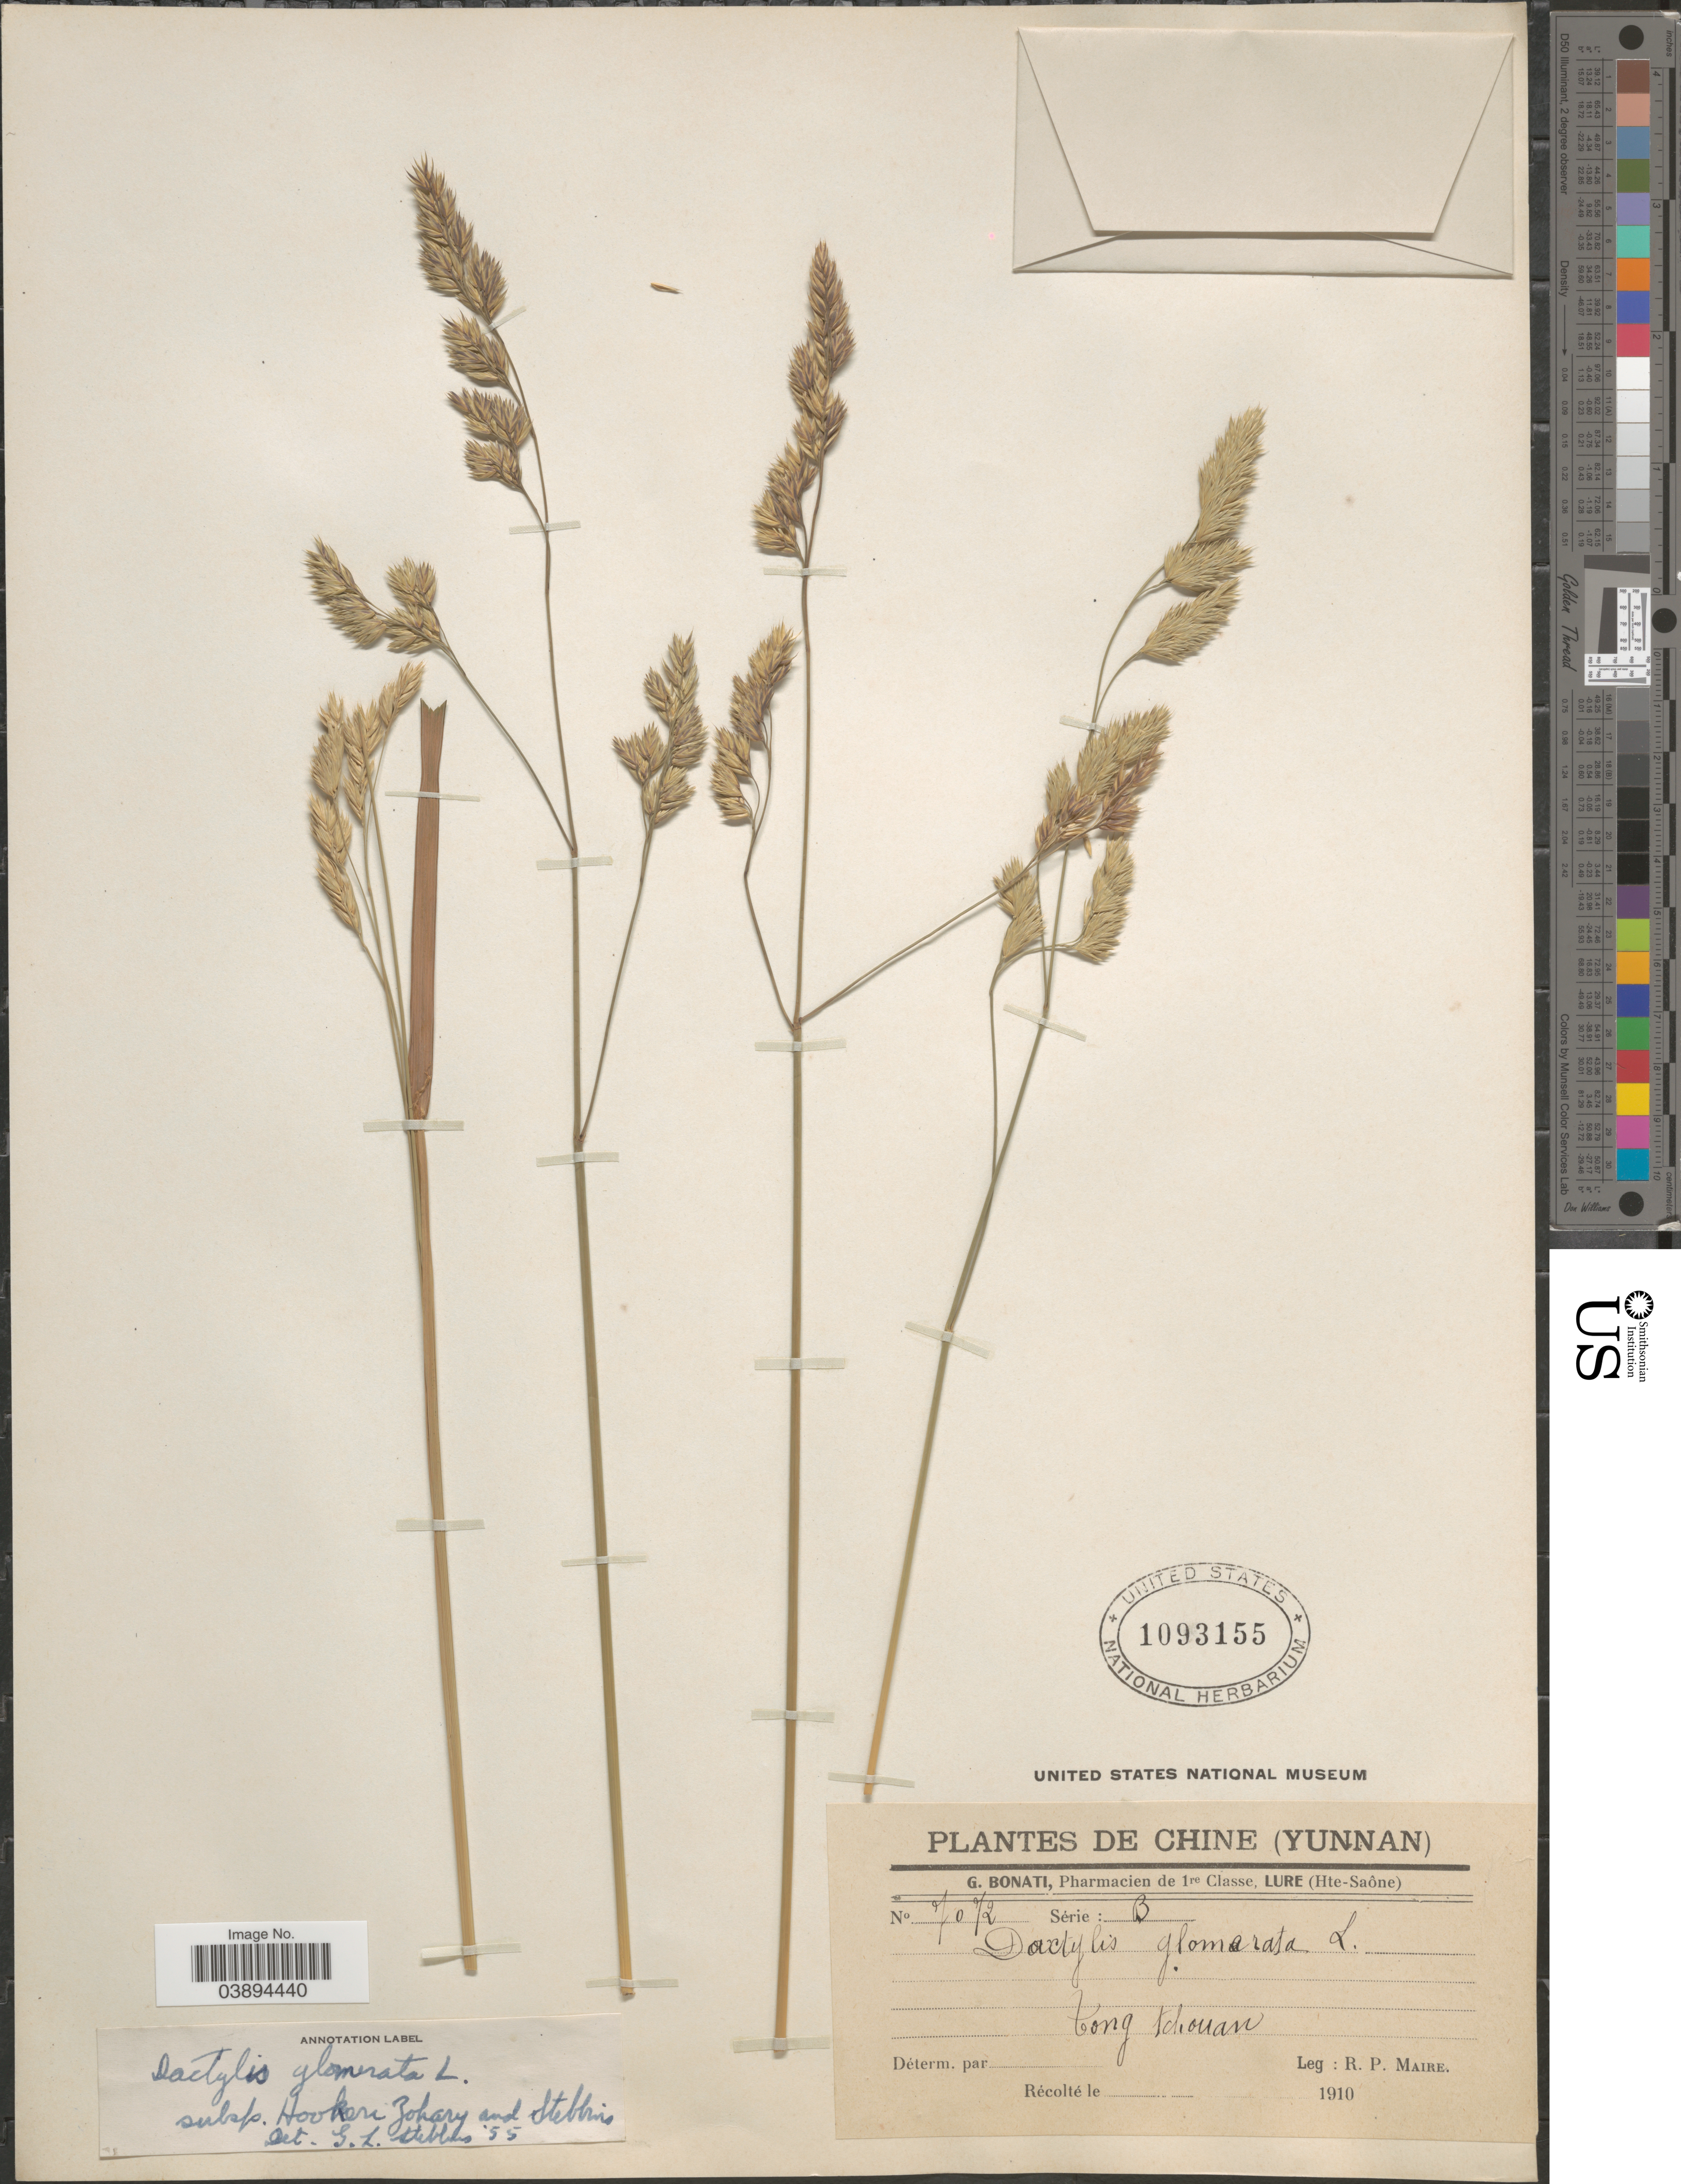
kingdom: Plantae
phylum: Tracheophyta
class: Liliopsida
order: Poales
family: Poaceae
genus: Dactylis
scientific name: Dactylis glomerata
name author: L.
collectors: R.-P. Maire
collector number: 7072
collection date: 1910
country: China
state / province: Yunnan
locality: Tong tchouan.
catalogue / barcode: US 1093155